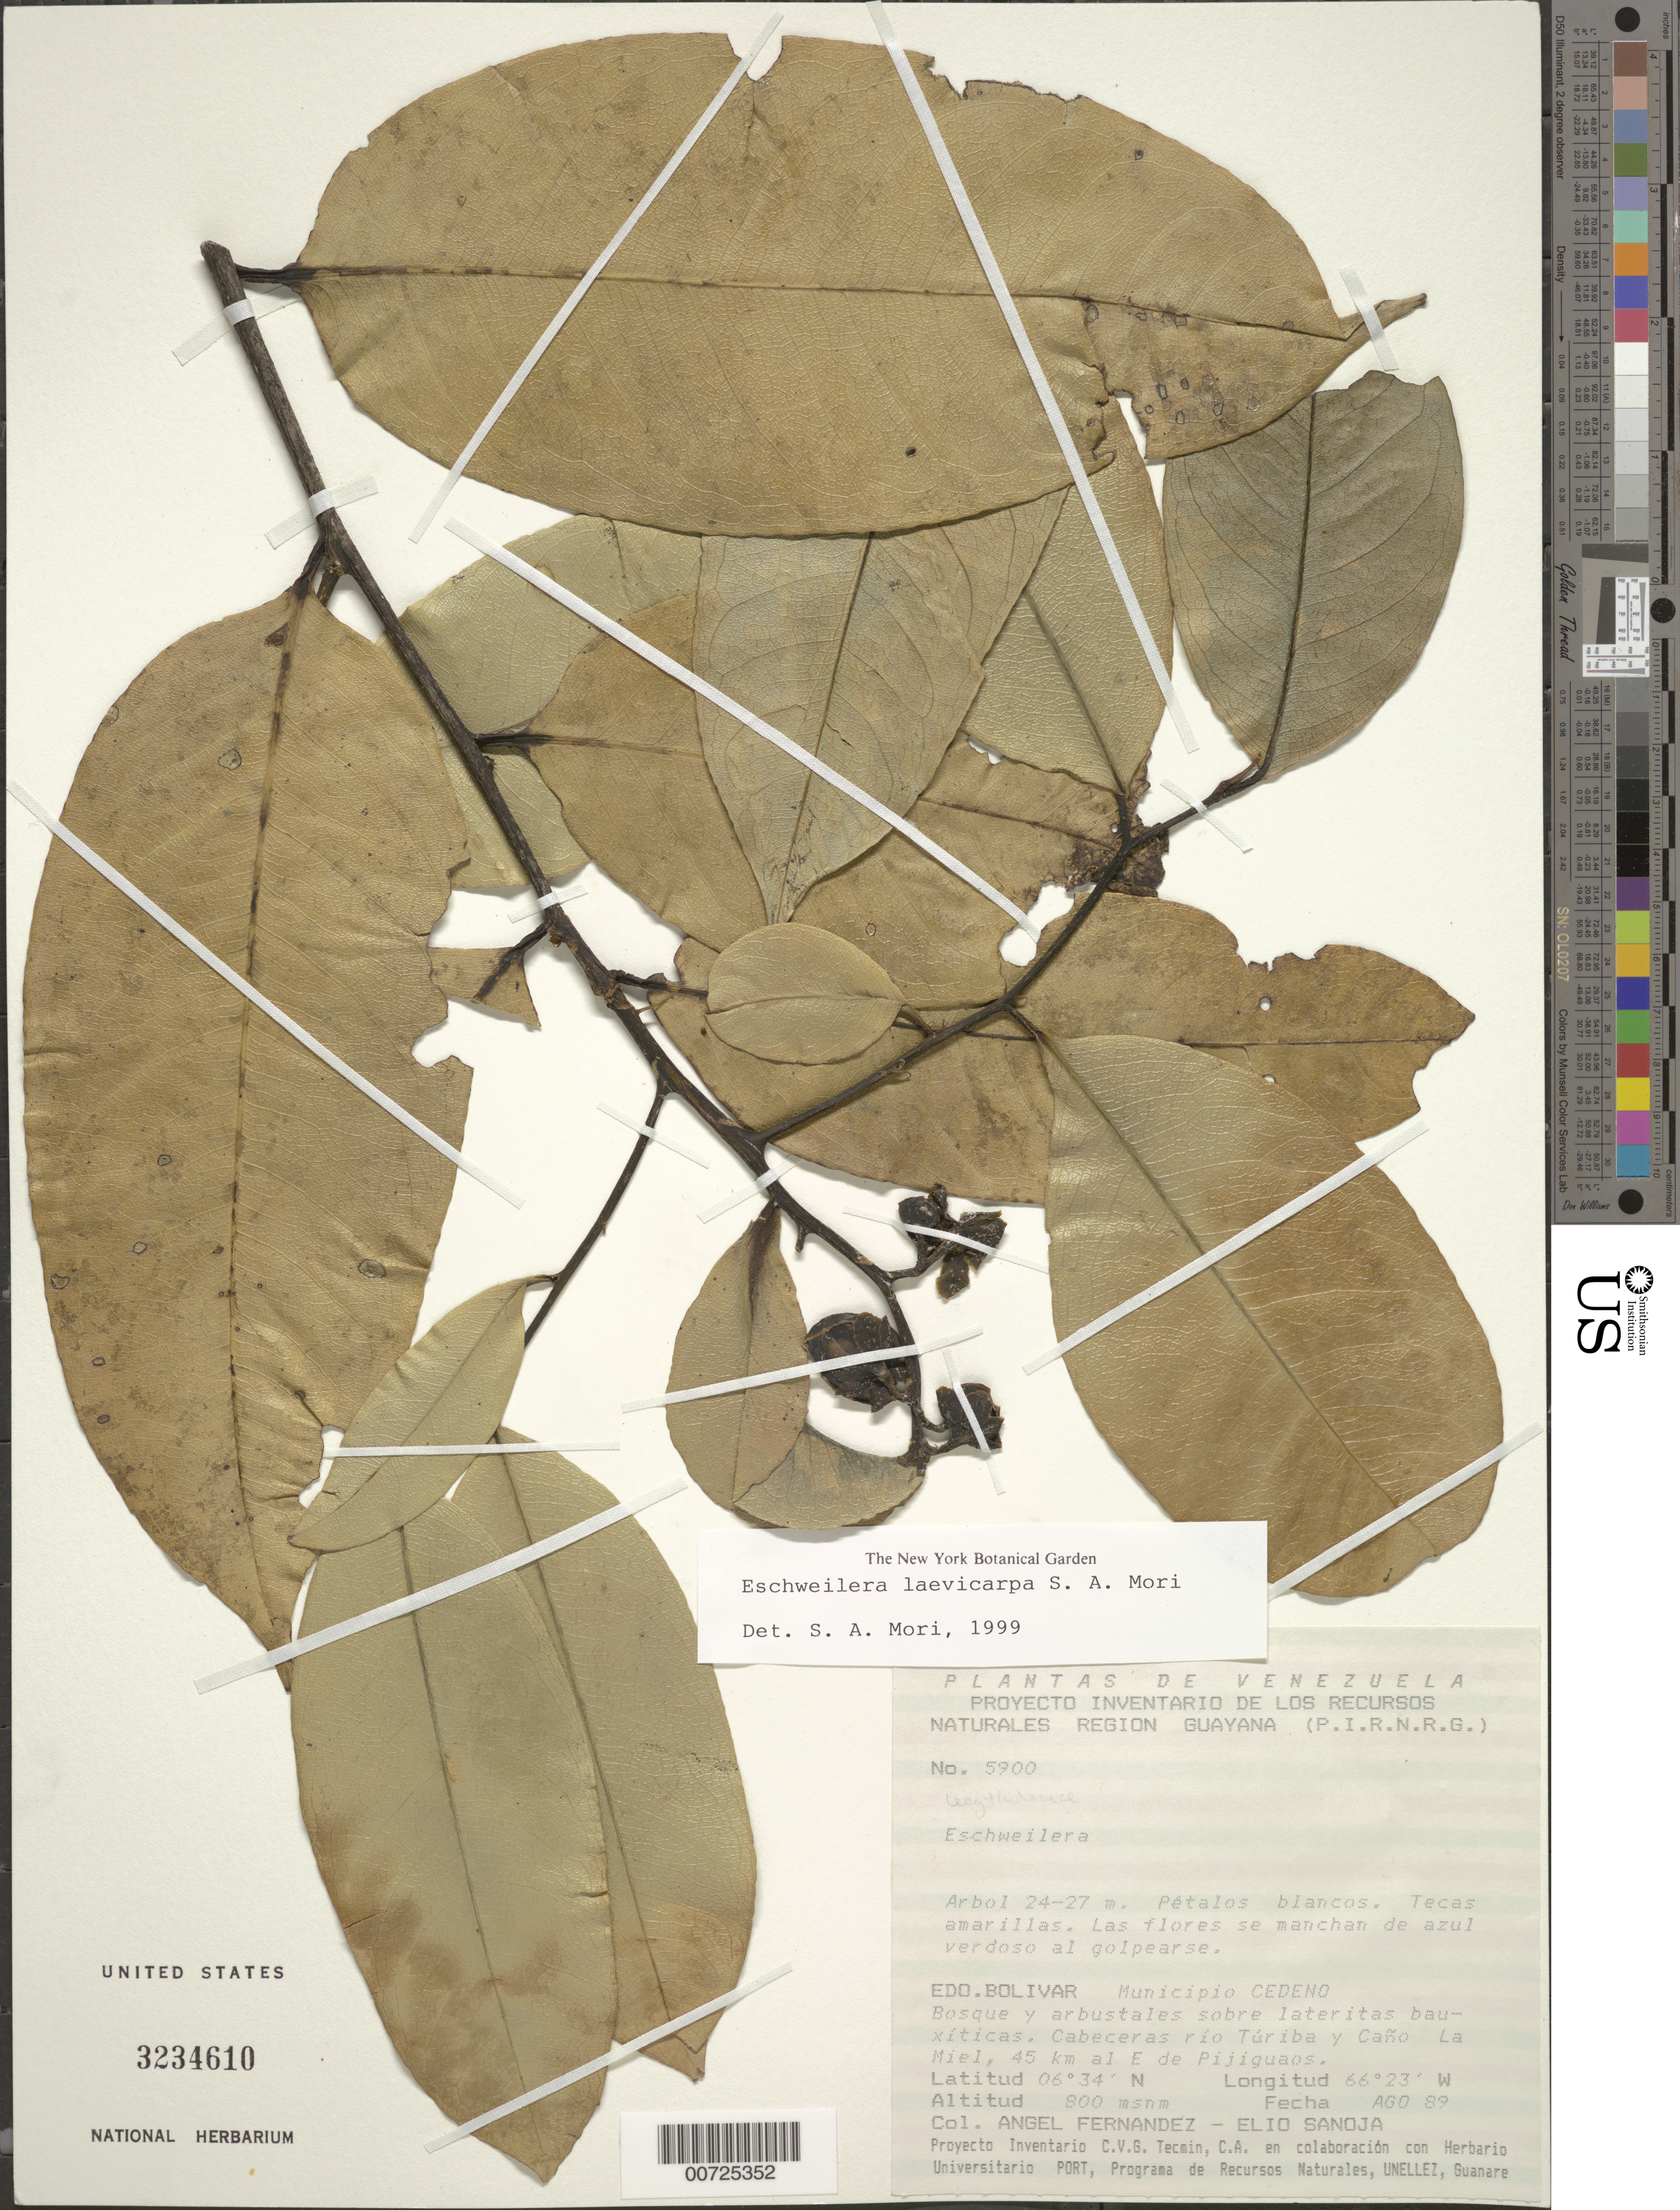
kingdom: Plantae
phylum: Tracheophyta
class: Magnoliopsida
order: Ericales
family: Lecythidaceae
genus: Eschweilera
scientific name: Eschweilera laevicarpa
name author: S.A. Mori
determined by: Mori, Scott A.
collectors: A. Fernández & E. Sanoja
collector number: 5900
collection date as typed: Aug-89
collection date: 1989-08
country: Venezuela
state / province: Bolívar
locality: Mun. Cedeño, cabeceras Río Túriba y Caño La Miel, 45 km E of Pijiguaos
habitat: Bosque y arbustales sobre lateritas bauxiticas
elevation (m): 800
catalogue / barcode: US 3234610